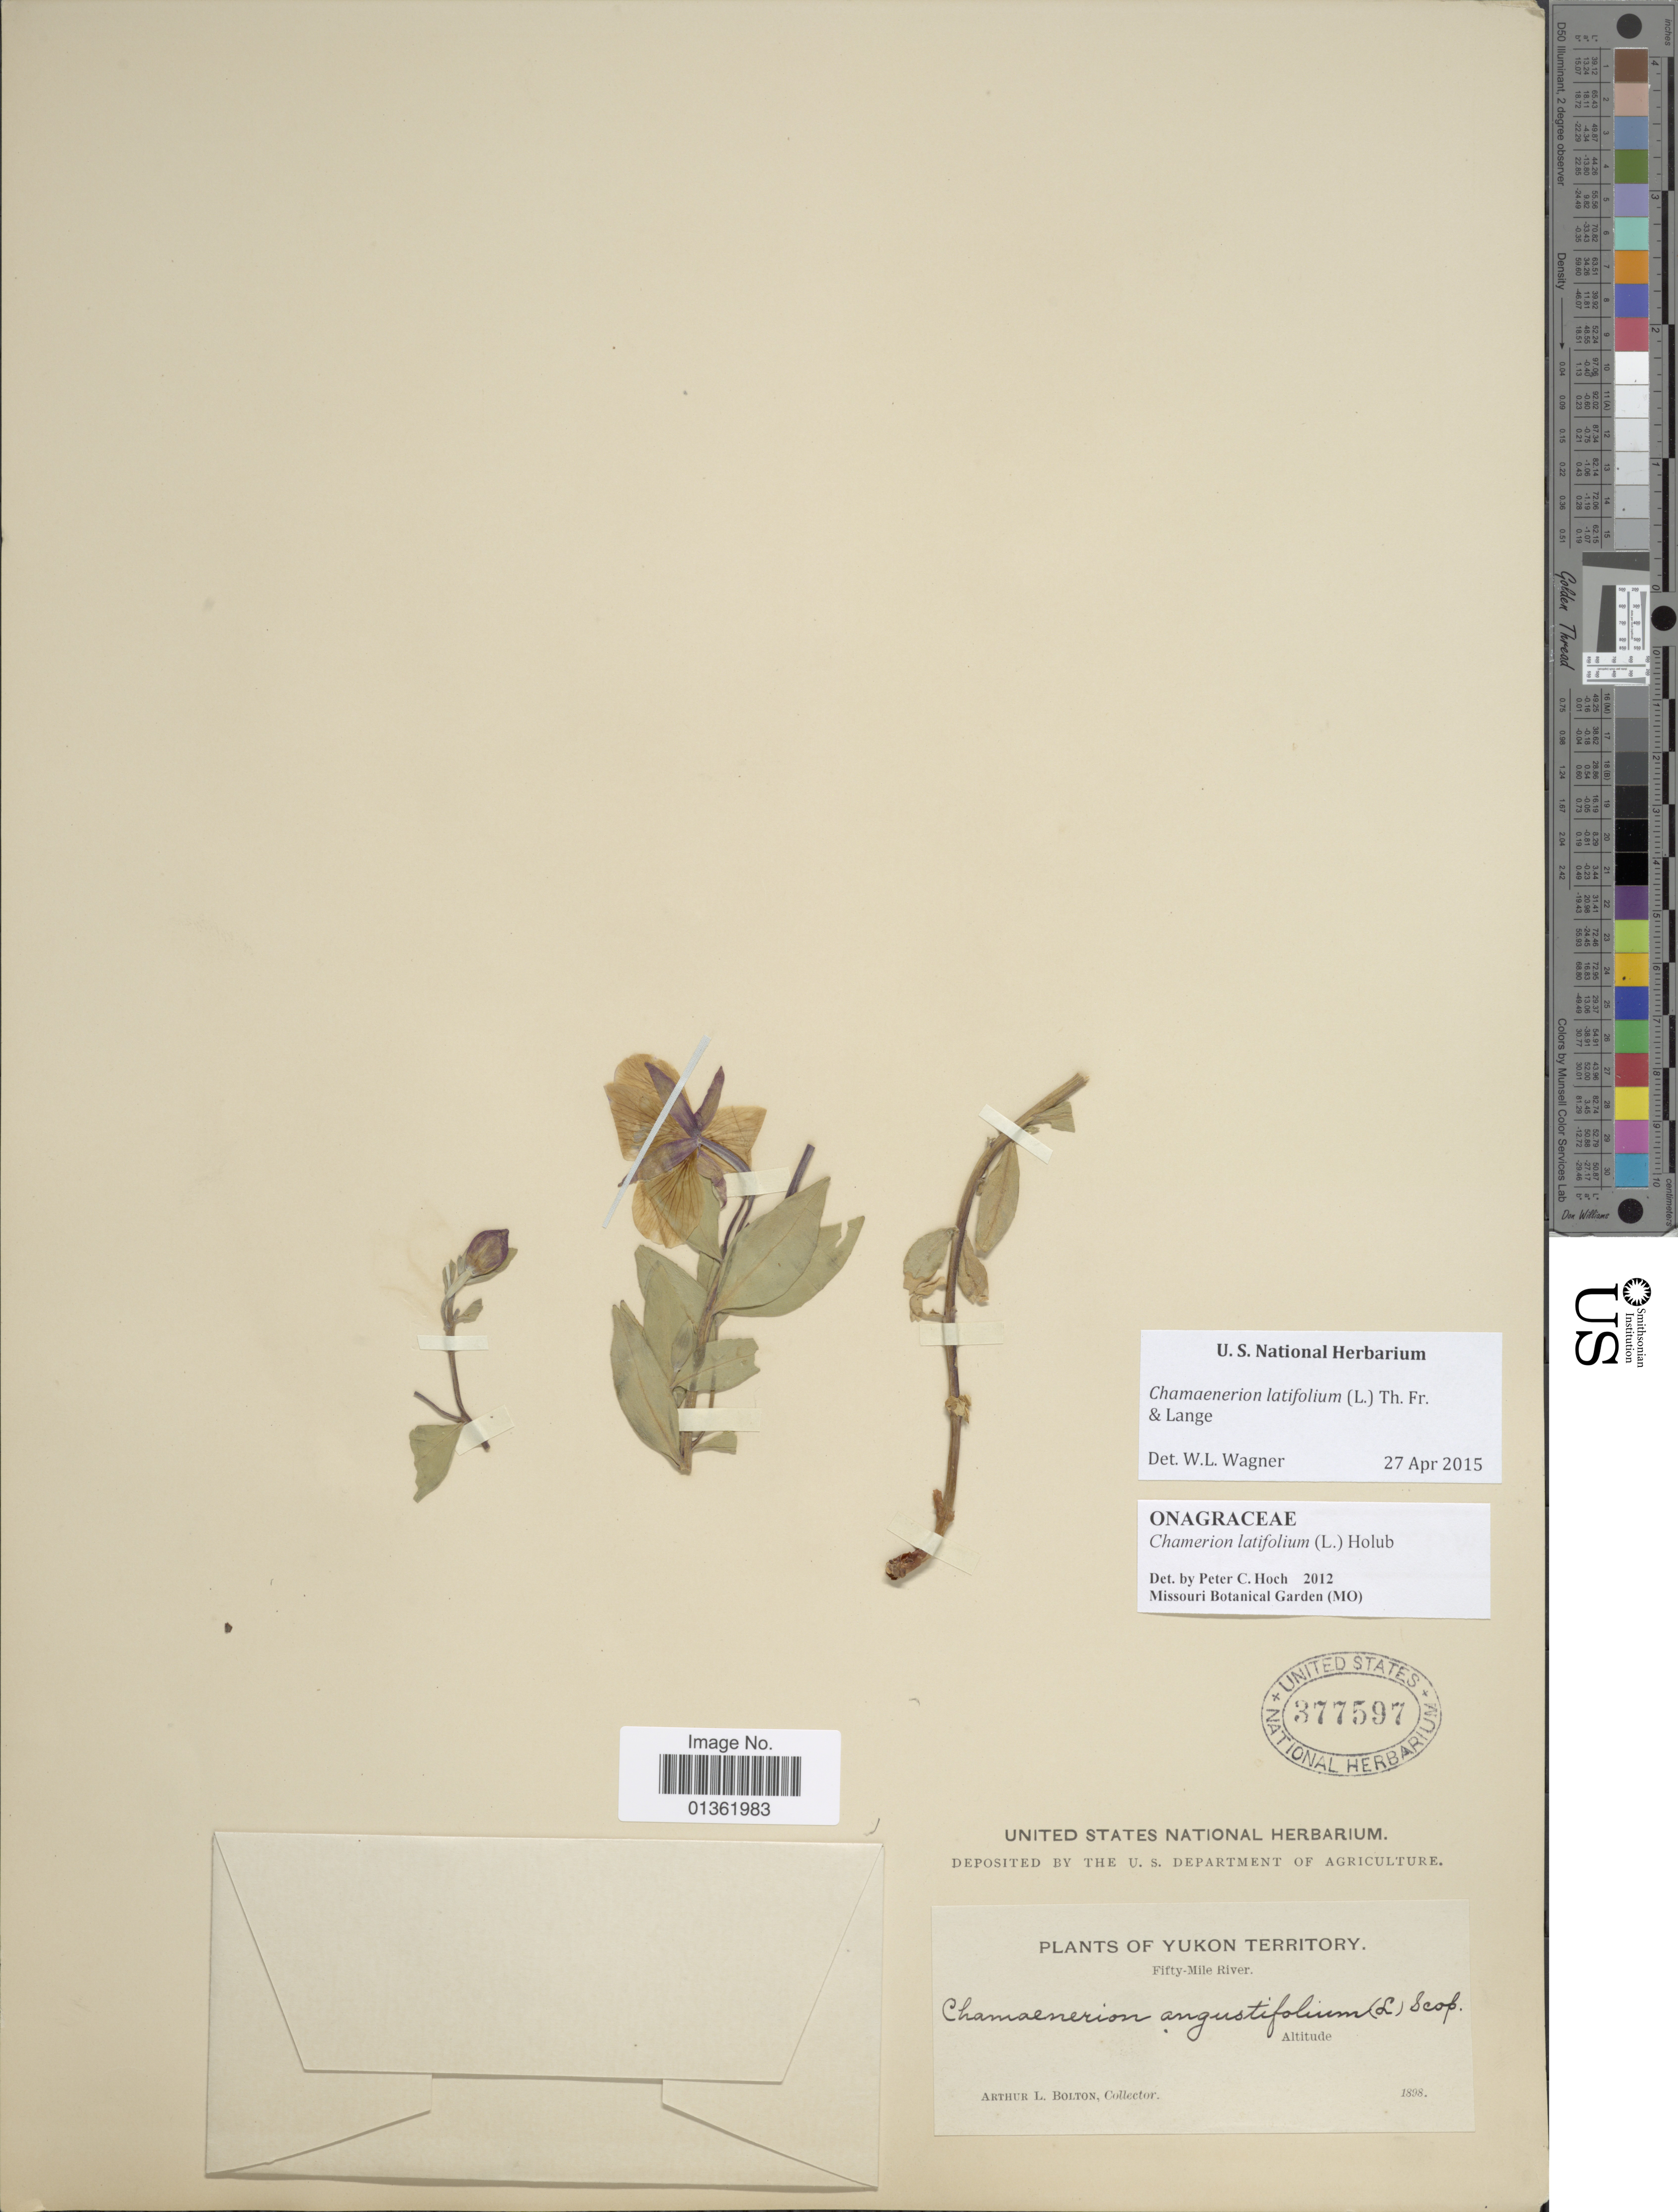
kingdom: Plantae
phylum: Tracheophyta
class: Magnoliopsida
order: Myrtales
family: Onagraceae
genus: Chamaenerion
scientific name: Chamaenerion latifolium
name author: (L.) Th. Fr. & Lange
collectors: A. Bolton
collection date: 1898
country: Canada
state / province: Yukon Territory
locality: Fifty-Mile River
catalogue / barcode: US 377597